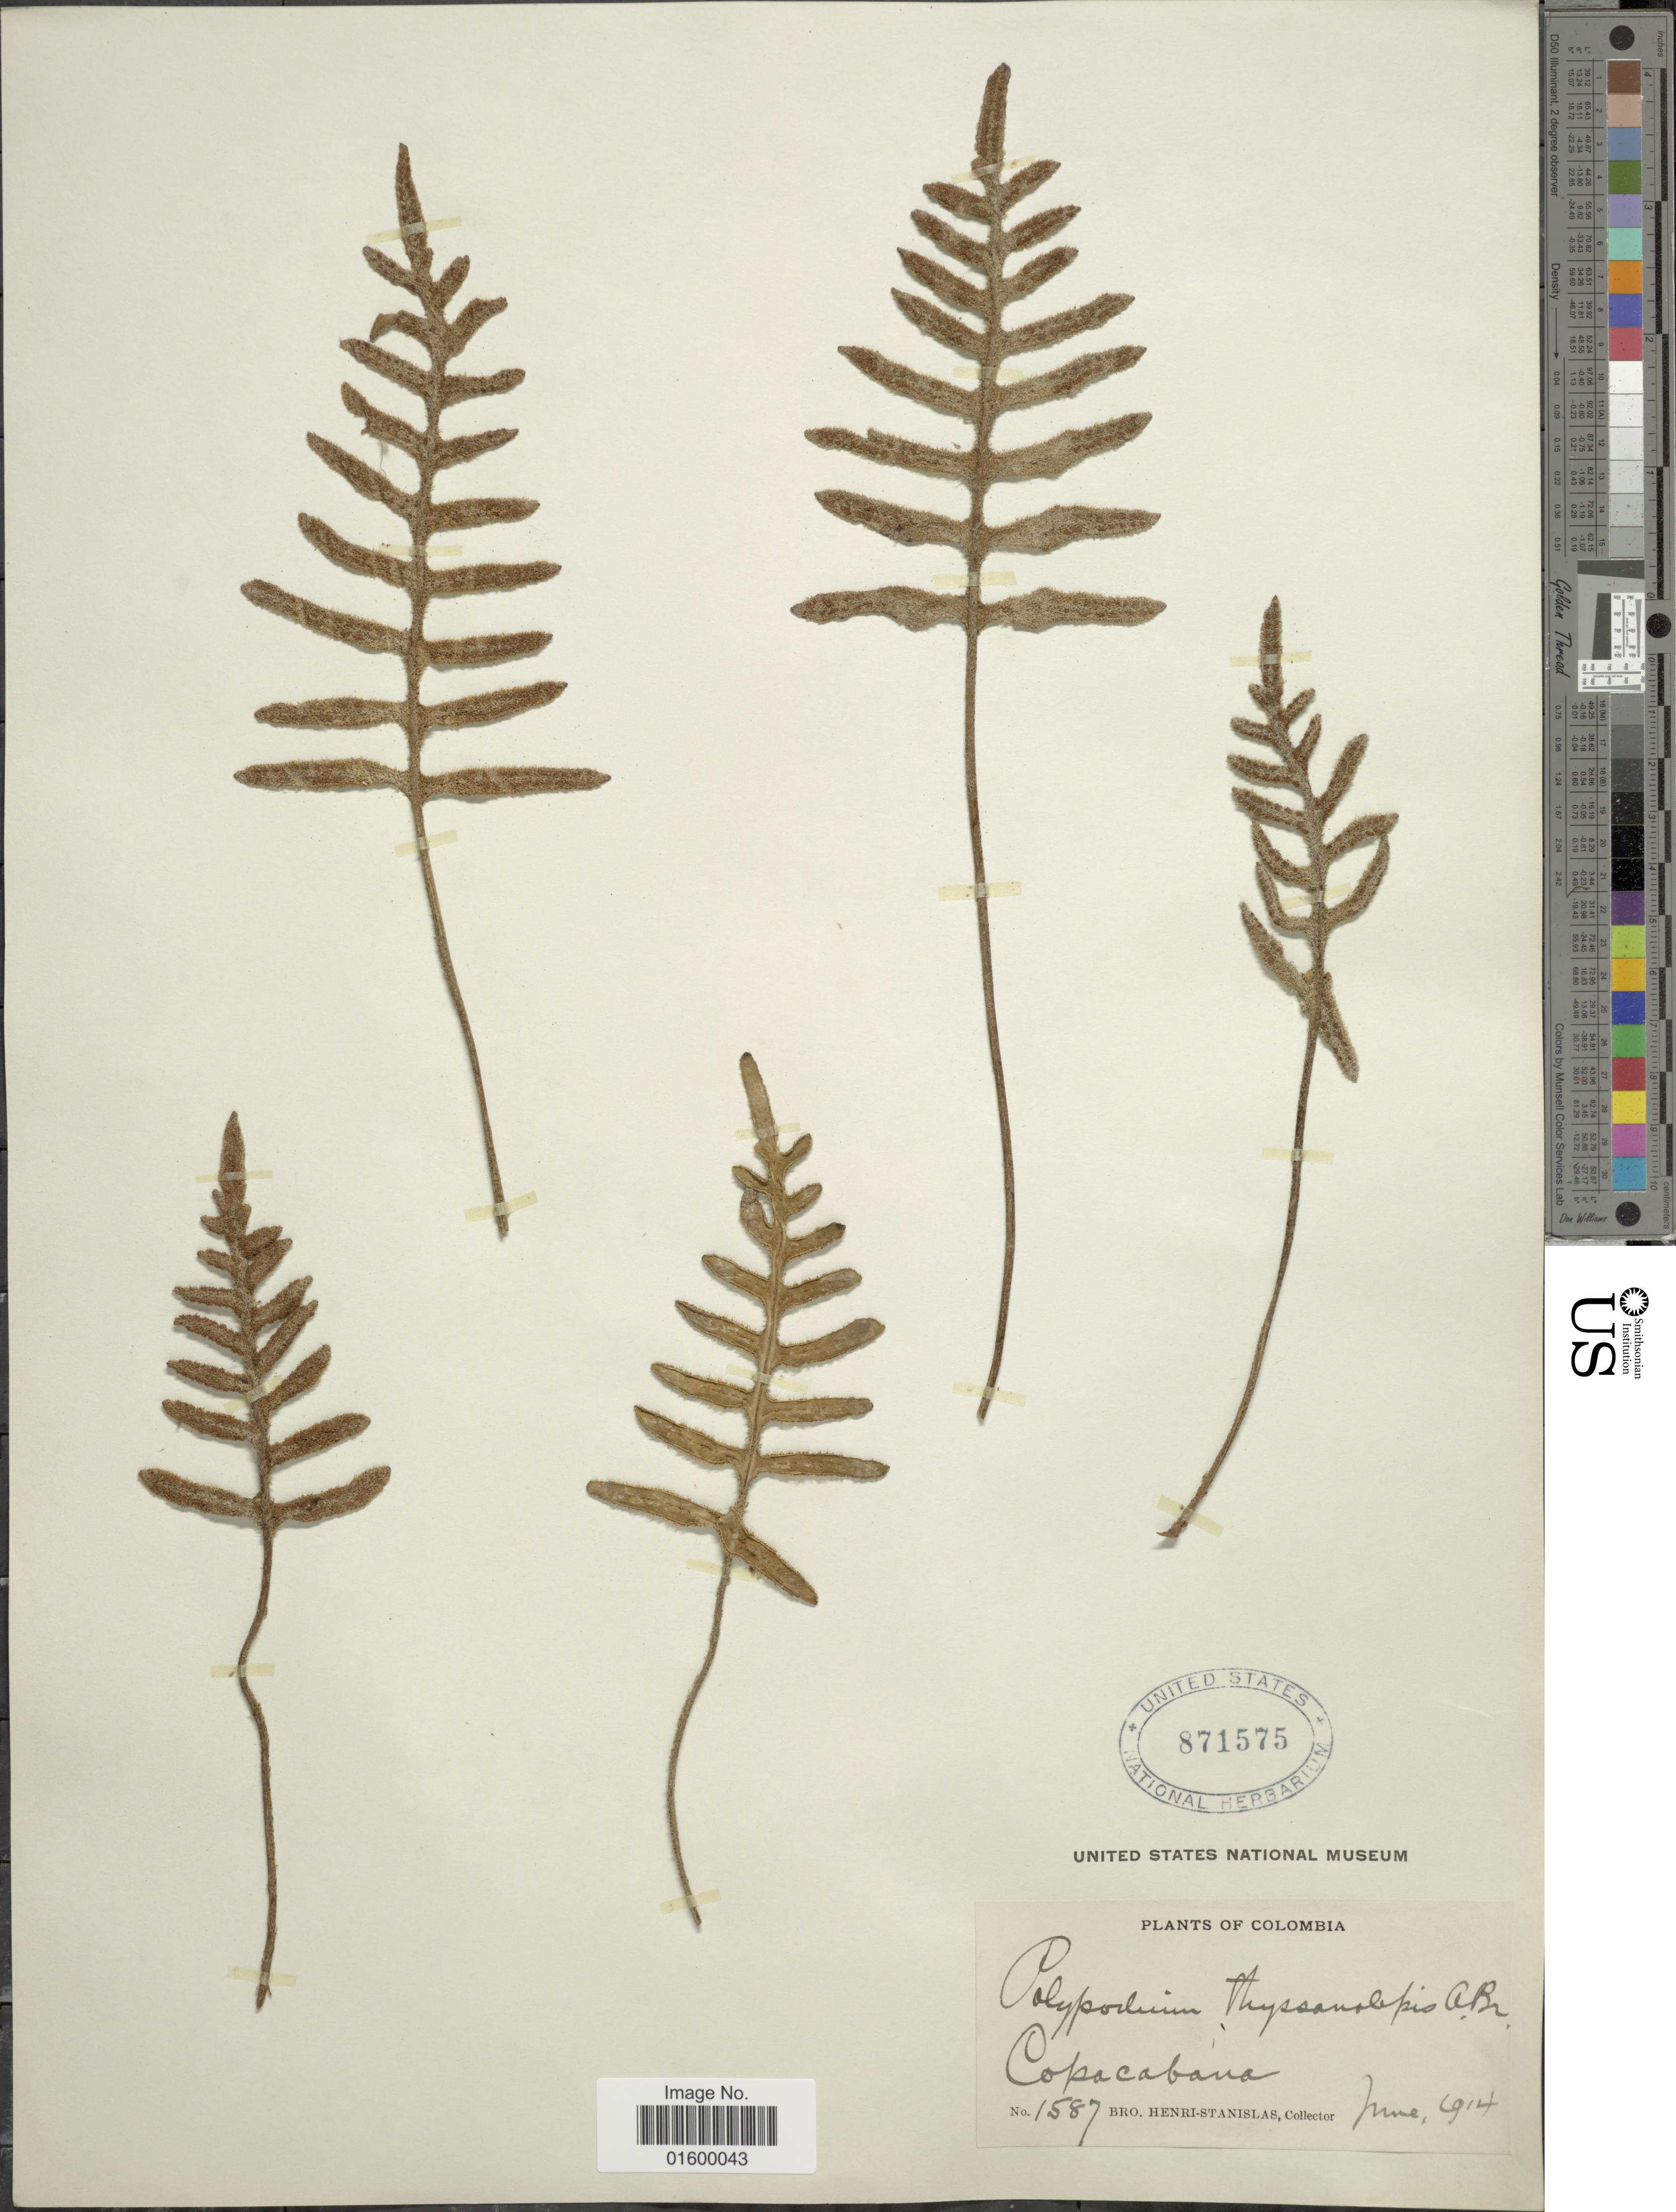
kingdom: Plantae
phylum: Tracheophyta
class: Polypodiopsida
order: Polypodiales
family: Polypodiaceae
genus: Pleopeltis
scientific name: Pleopeltis thyssanolepis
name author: (A. Braun ex Klotzsch) E.G. Andrews & Windham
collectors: Henri-Stanislas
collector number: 1587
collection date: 1914-06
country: Colombia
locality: Copacabana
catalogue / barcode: US 871575